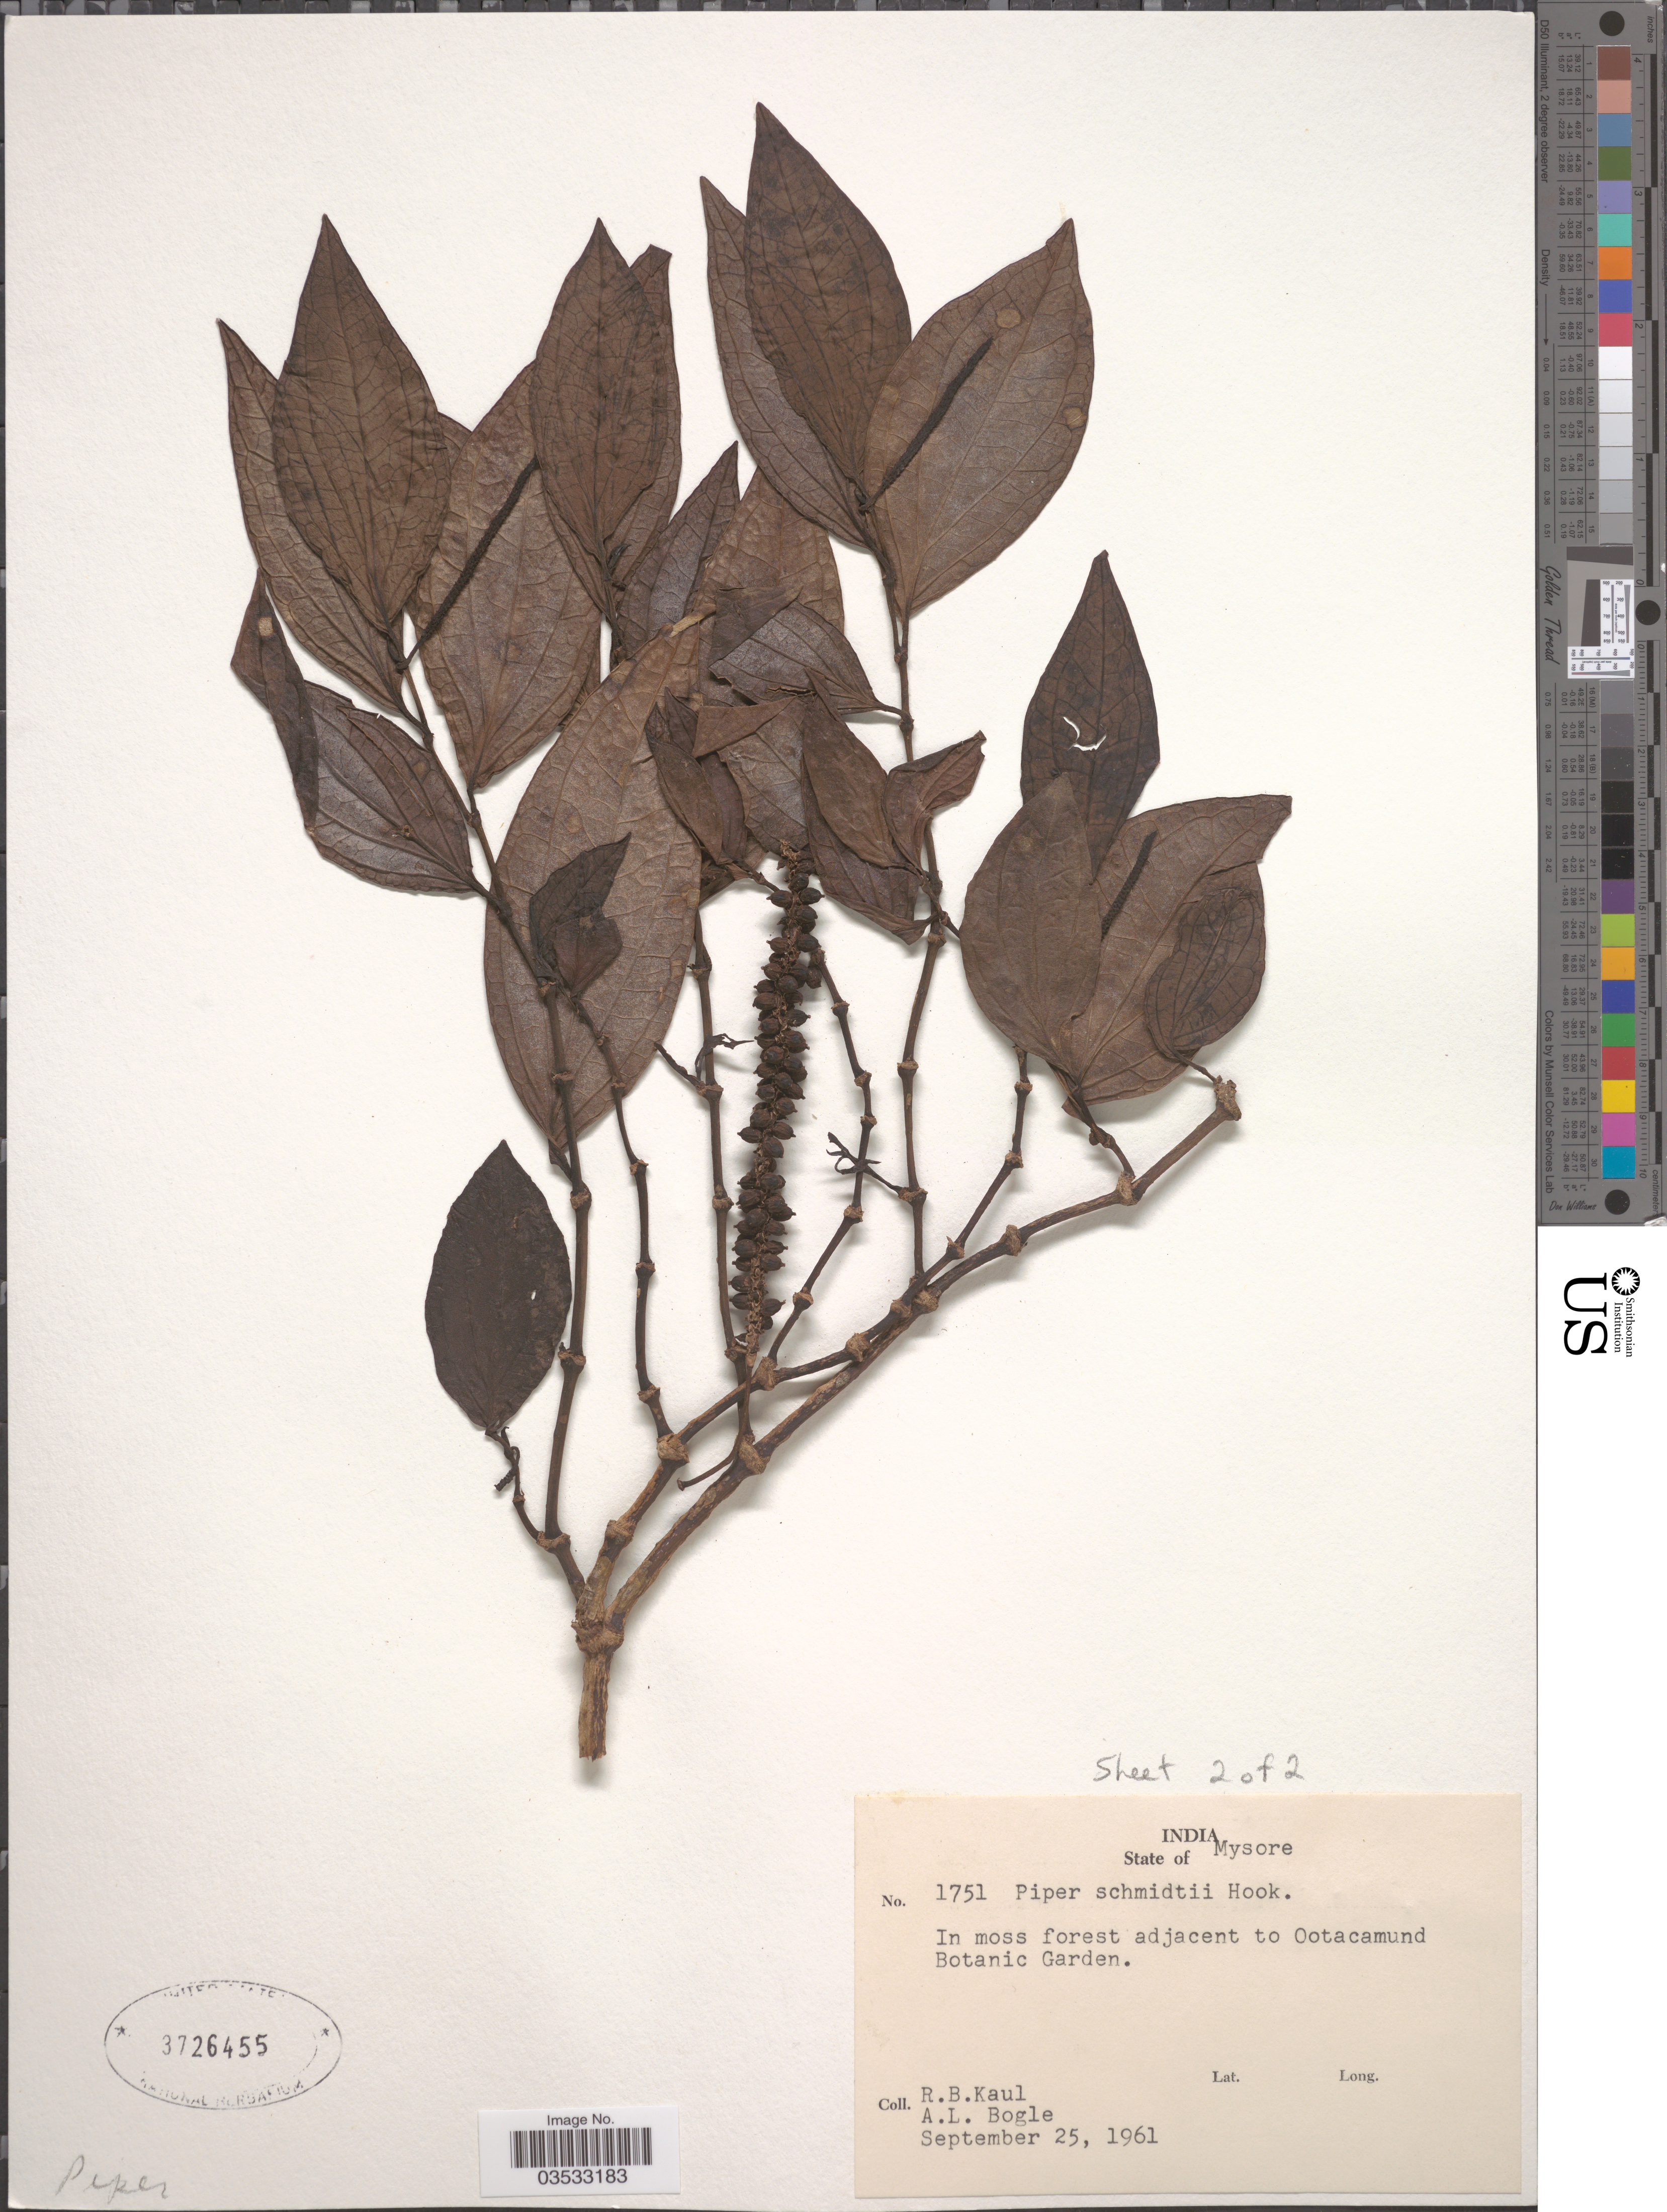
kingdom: Plantae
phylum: Tracheophyta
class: Magnoliopsida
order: Piperales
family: Piperaceae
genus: Piper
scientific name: Piper schmidtii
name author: Hook. f.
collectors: R. Kaul & Bogle, A.L.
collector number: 1751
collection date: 1961-09-25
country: India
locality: State of Mysore. In moss forest adjacent to Ootacamund Botanic Garden.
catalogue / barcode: US 3726455